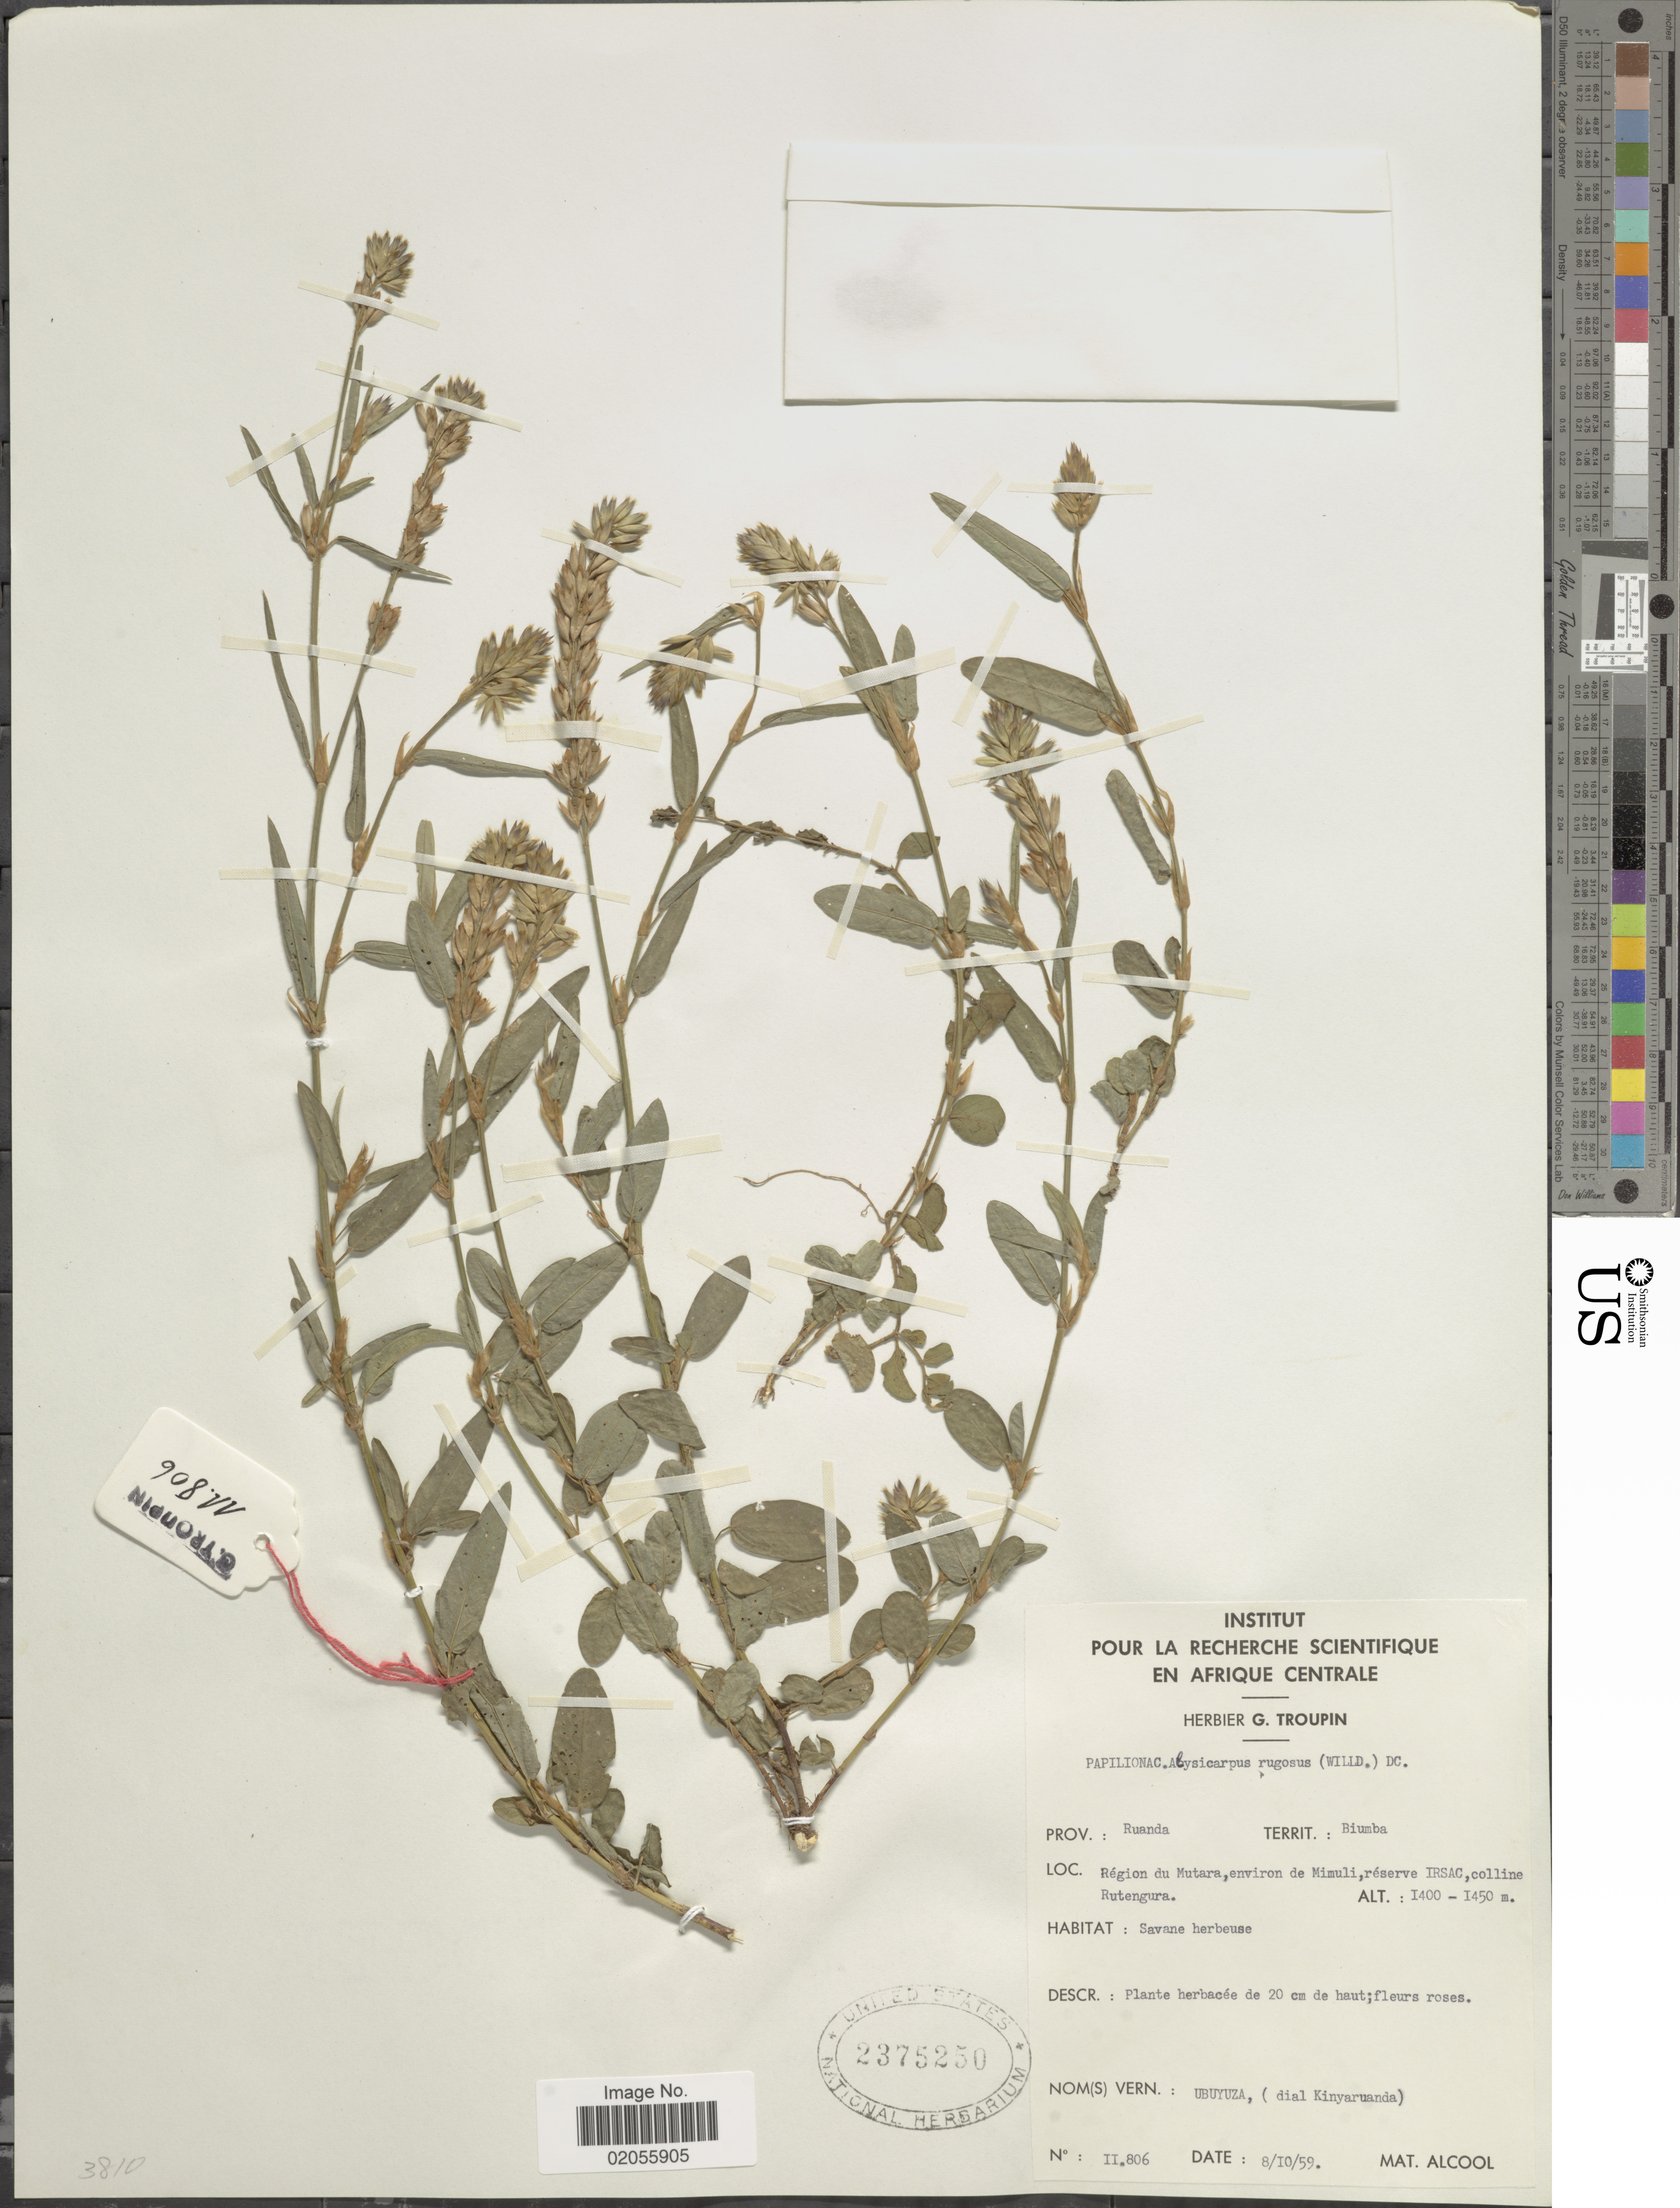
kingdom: Plantae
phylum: Tracheophyta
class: Magnoliopsida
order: Fabales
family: Fabaceae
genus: Alysicarpus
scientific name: Alysicarpus rugosus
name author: (Willd.) DC.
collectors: M. Alcool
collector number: II 806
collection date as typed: Transcribed d/m/y: 8/10/59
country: Rwanda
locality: Prov. Ruanda. Territ Biumba Region du mutara, environ de Mimuli, reserve IRSAC, colline Rutengura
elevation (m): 1400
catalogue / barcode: US 2375250